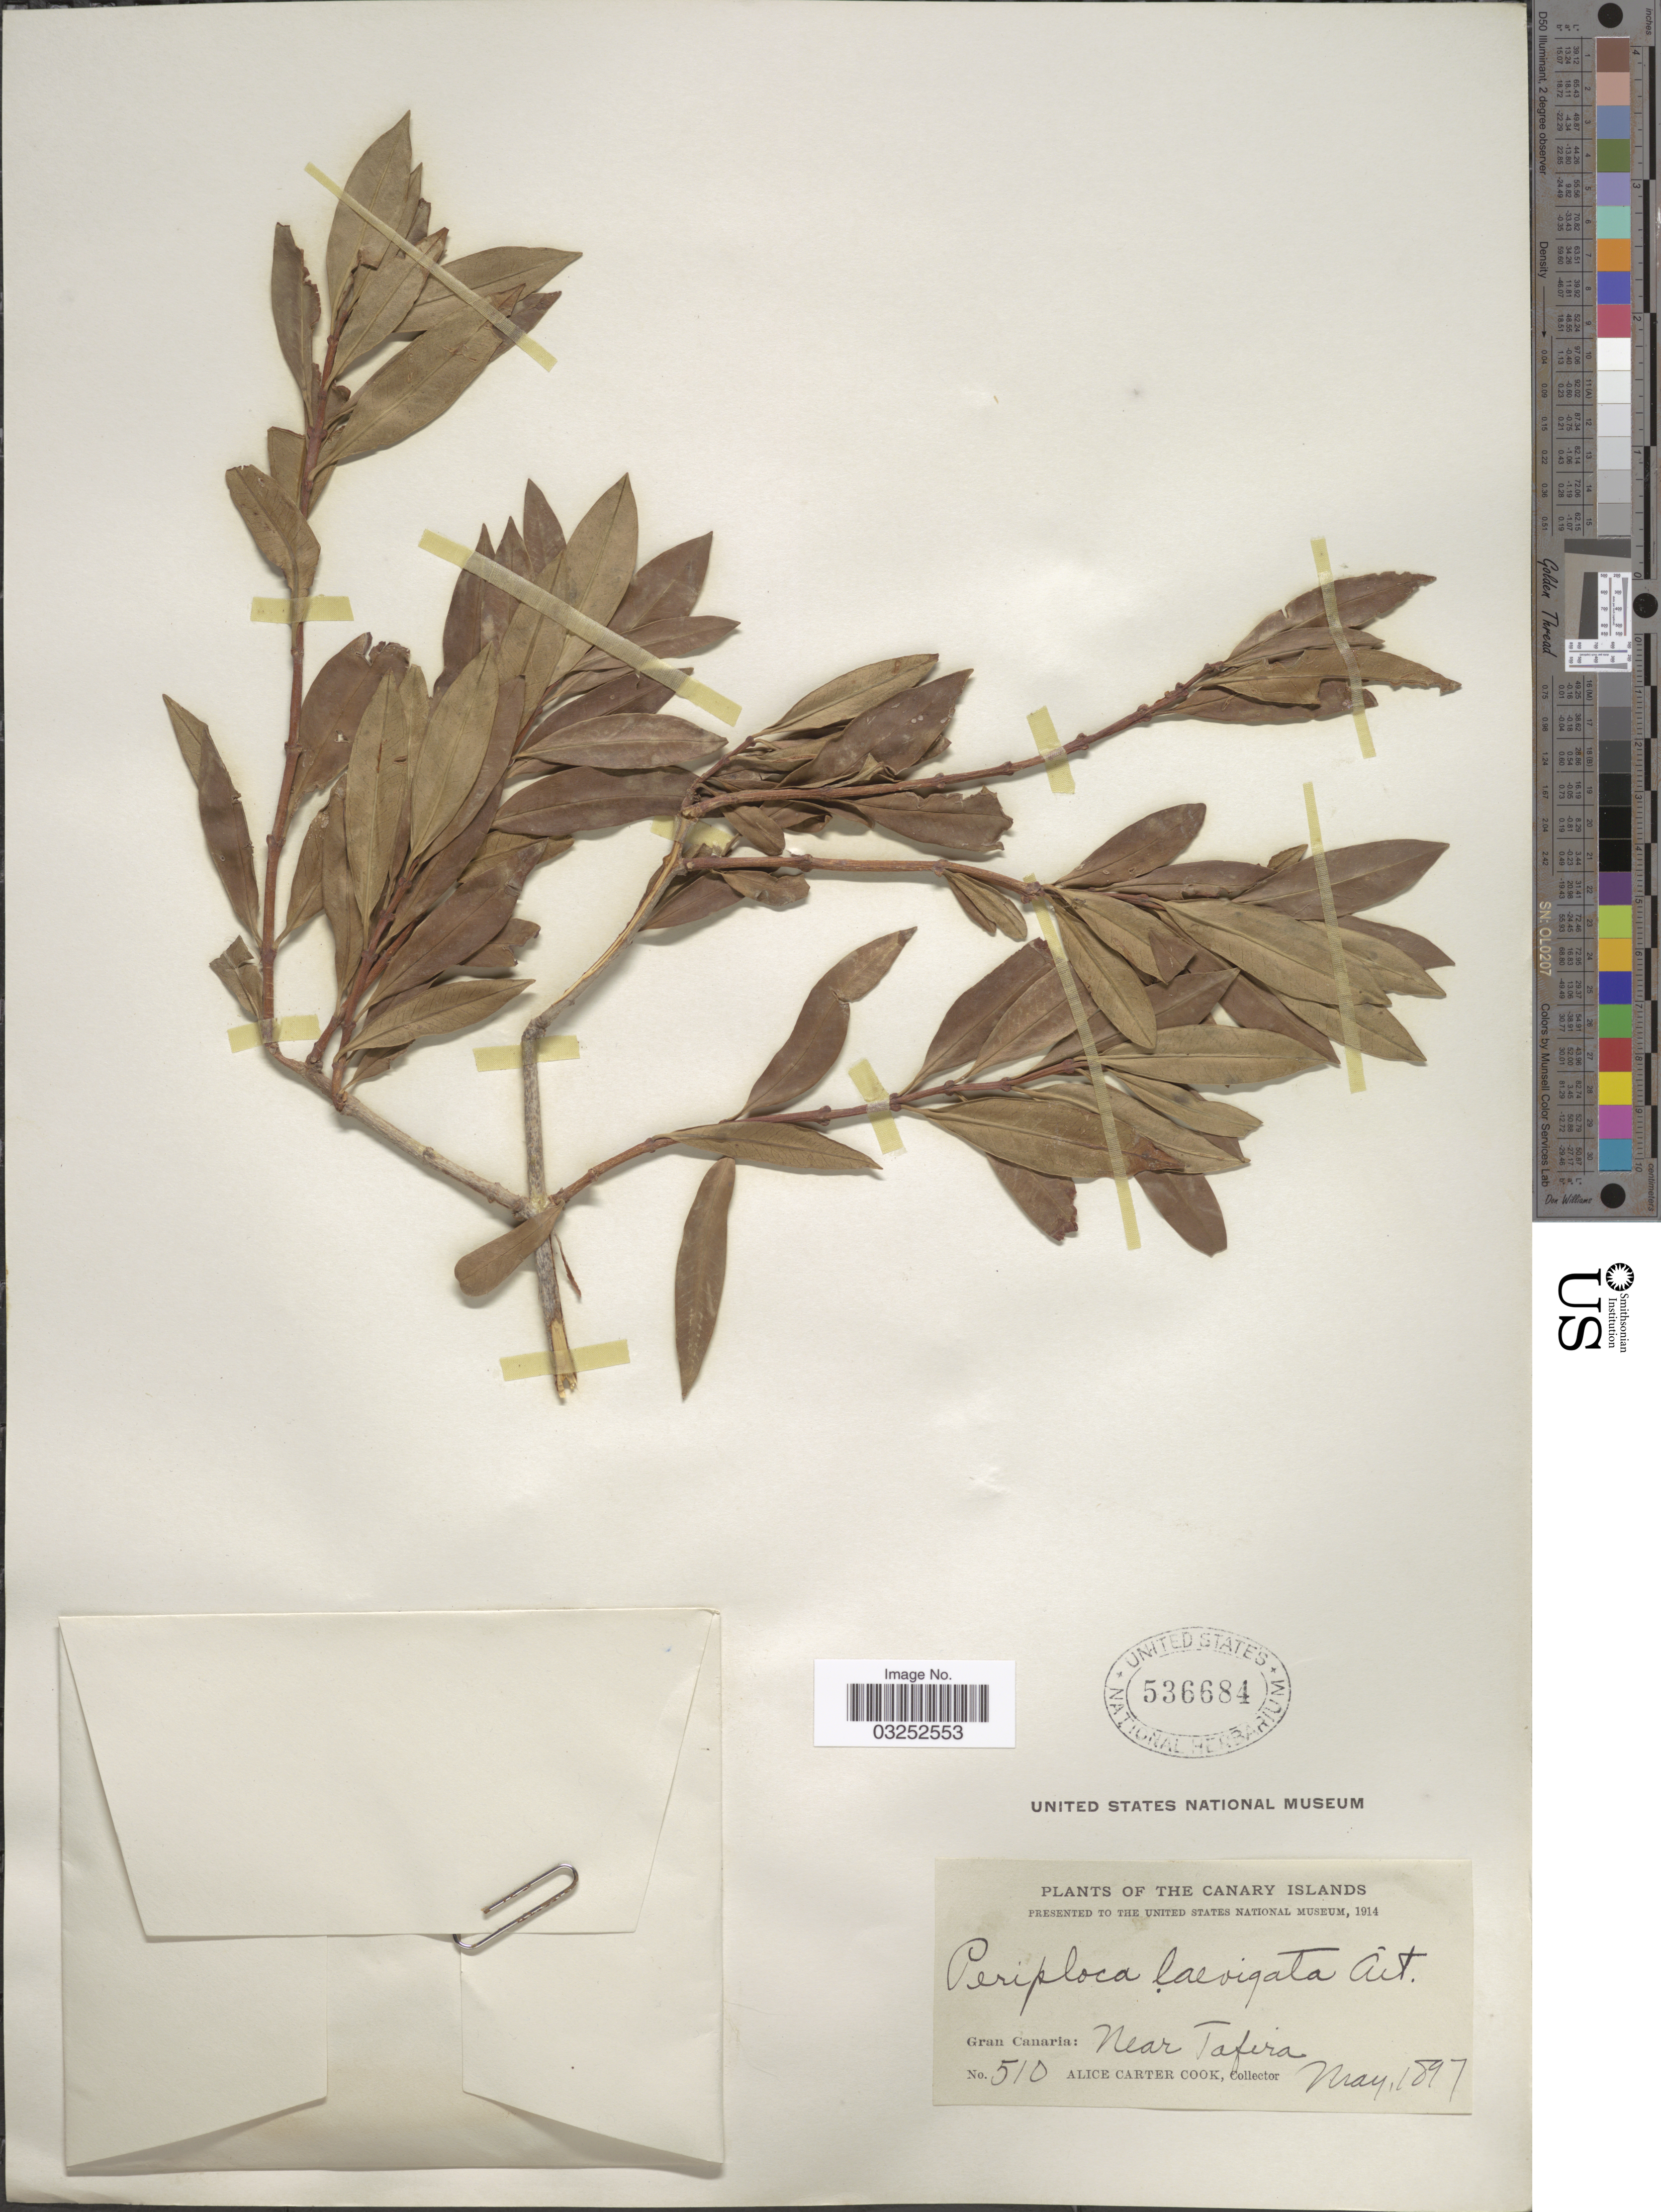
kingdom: Plantae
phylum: Tracheophyta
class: Magnoliopsida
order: Gentianales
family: Apocynaceae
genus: Periploca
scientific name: Periploca laevigata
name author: Aiton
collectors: Alice C. Cook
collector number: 510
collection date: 1897-05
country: Spain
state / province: Canarias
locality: The Canary Islands, Gran Canaria: near Tafira.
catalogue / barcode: US 536684